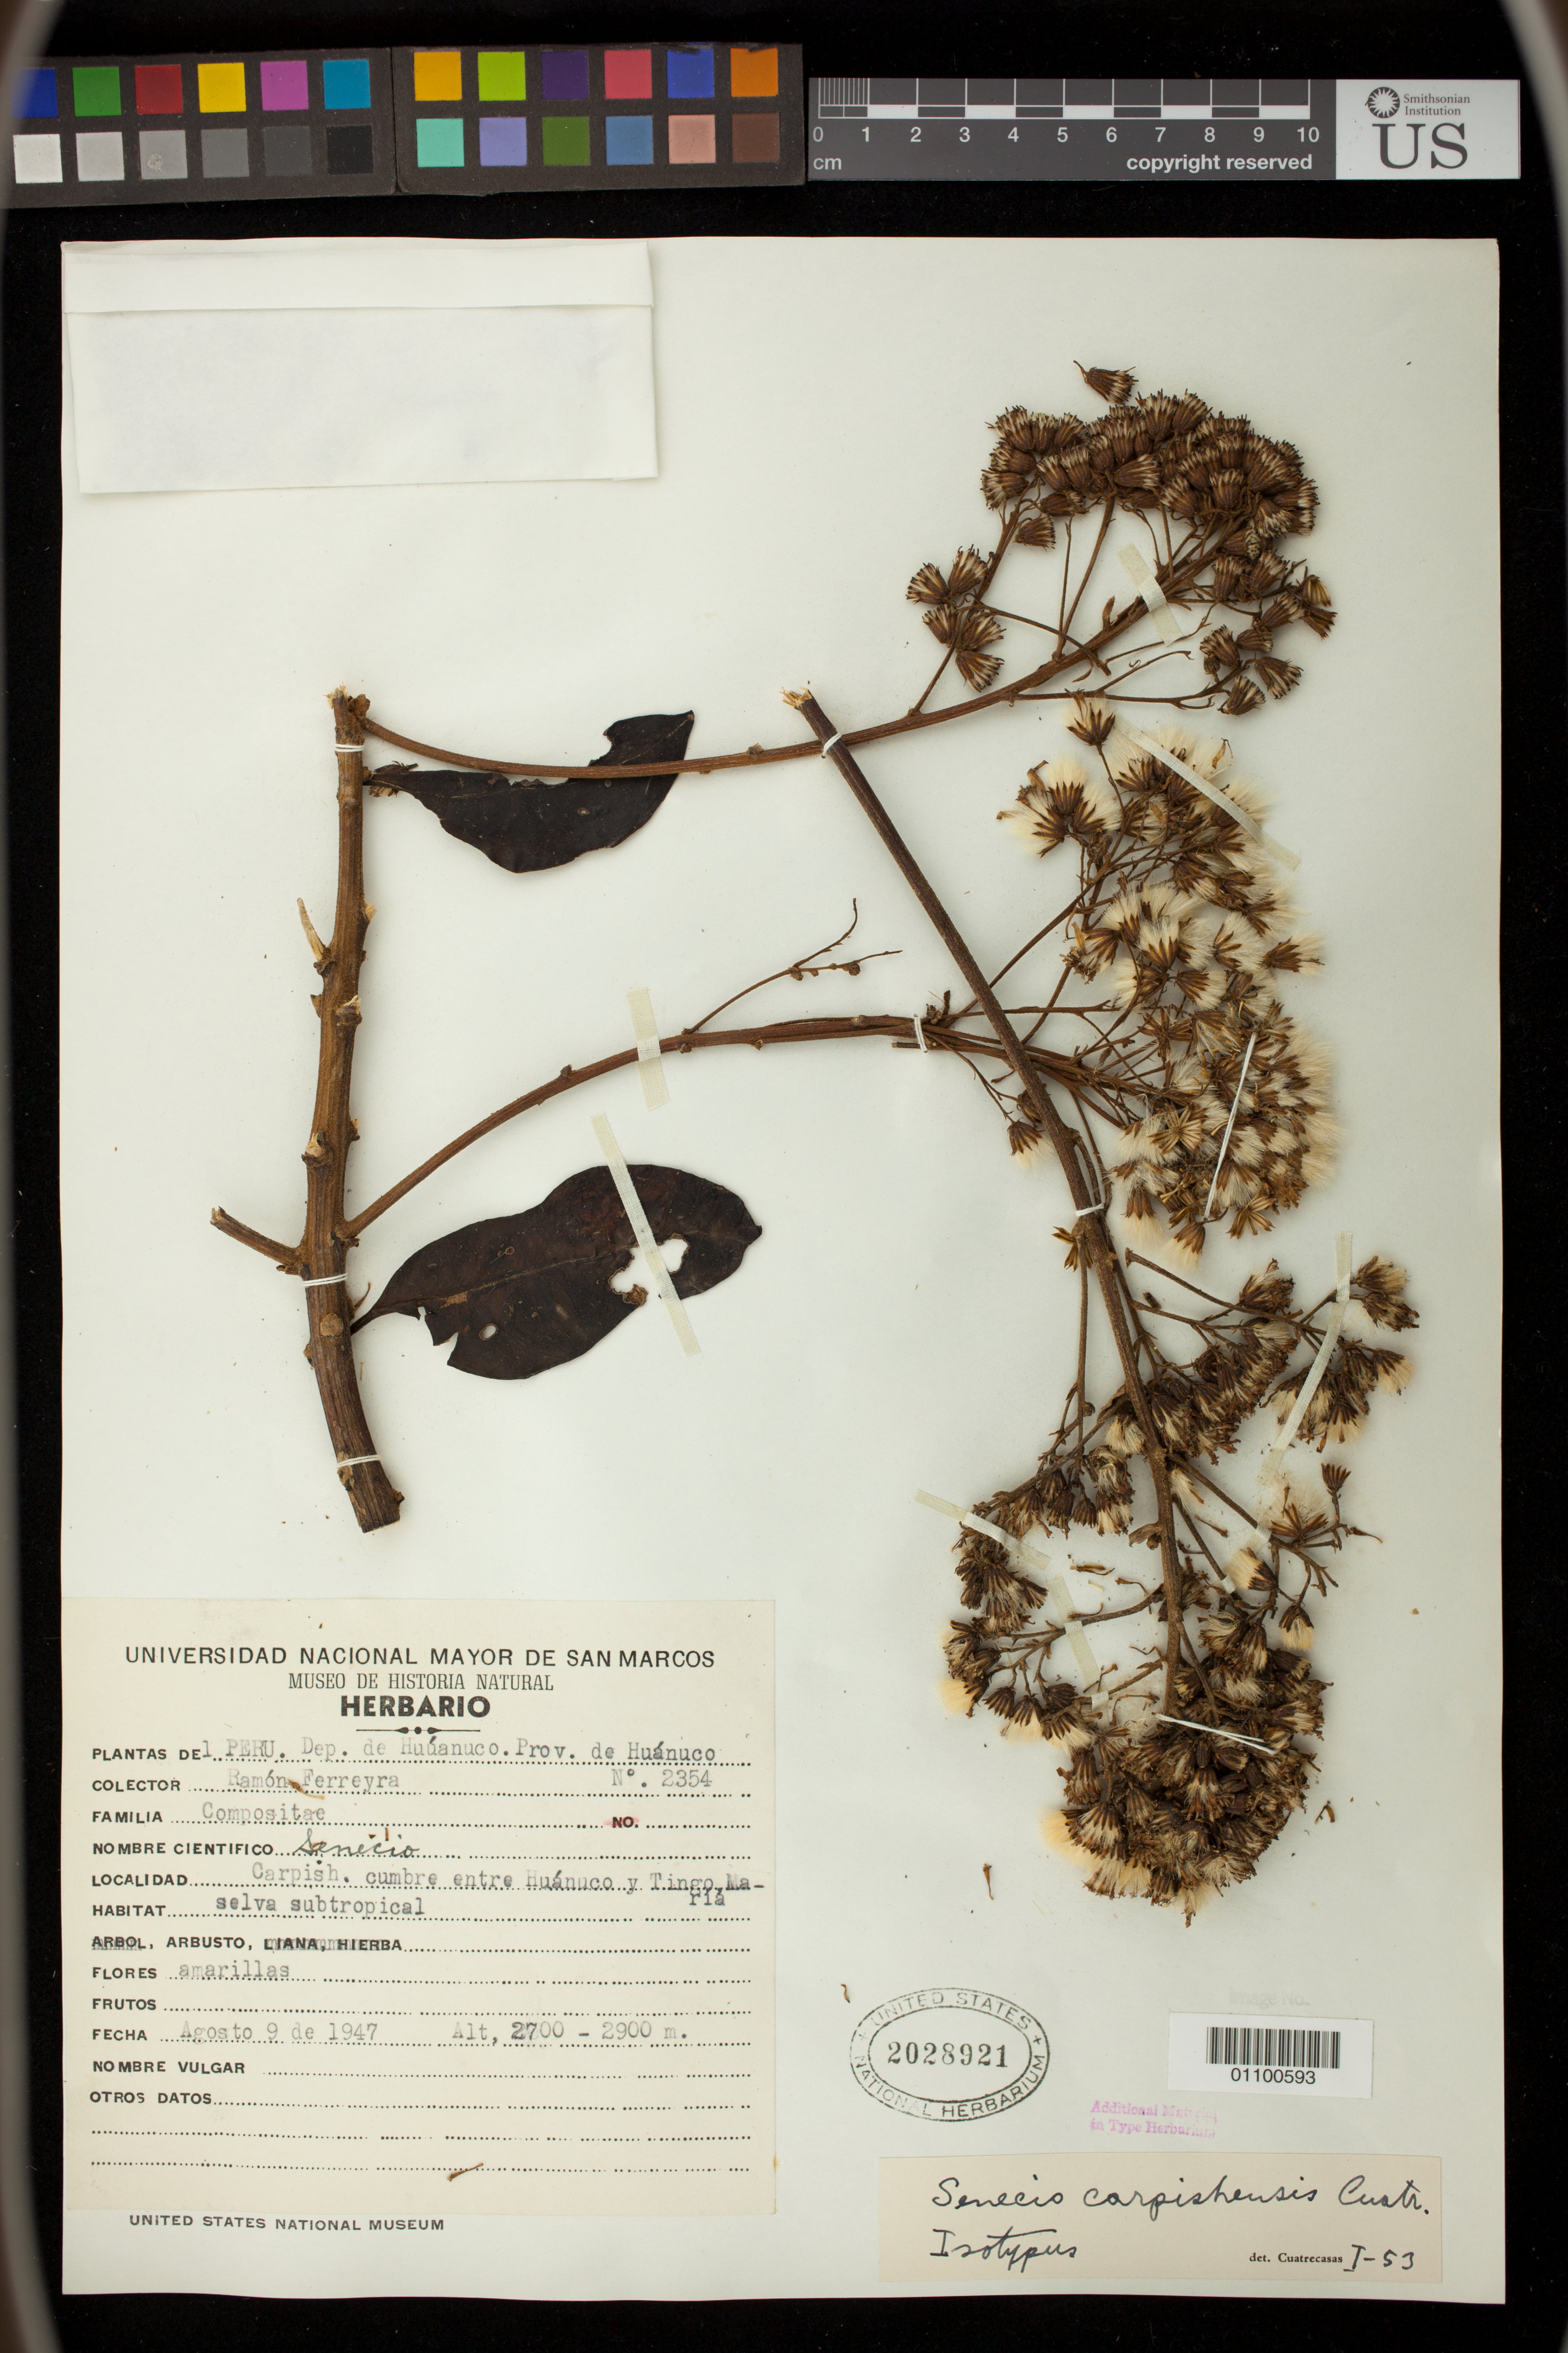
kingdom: Plantae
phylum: Tracheophyta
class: Magnoliopsida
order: Asterales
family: Asteraceae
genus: Senecio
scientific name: Senecio carpishensis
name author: Cuatrec.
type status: Isotype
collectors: R. A. Ferreyra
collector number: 2354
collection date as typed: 09 Aug 1947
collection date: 1947-08-09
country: Peru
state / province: Huánuco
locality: Carpish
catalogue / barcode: US 2028921